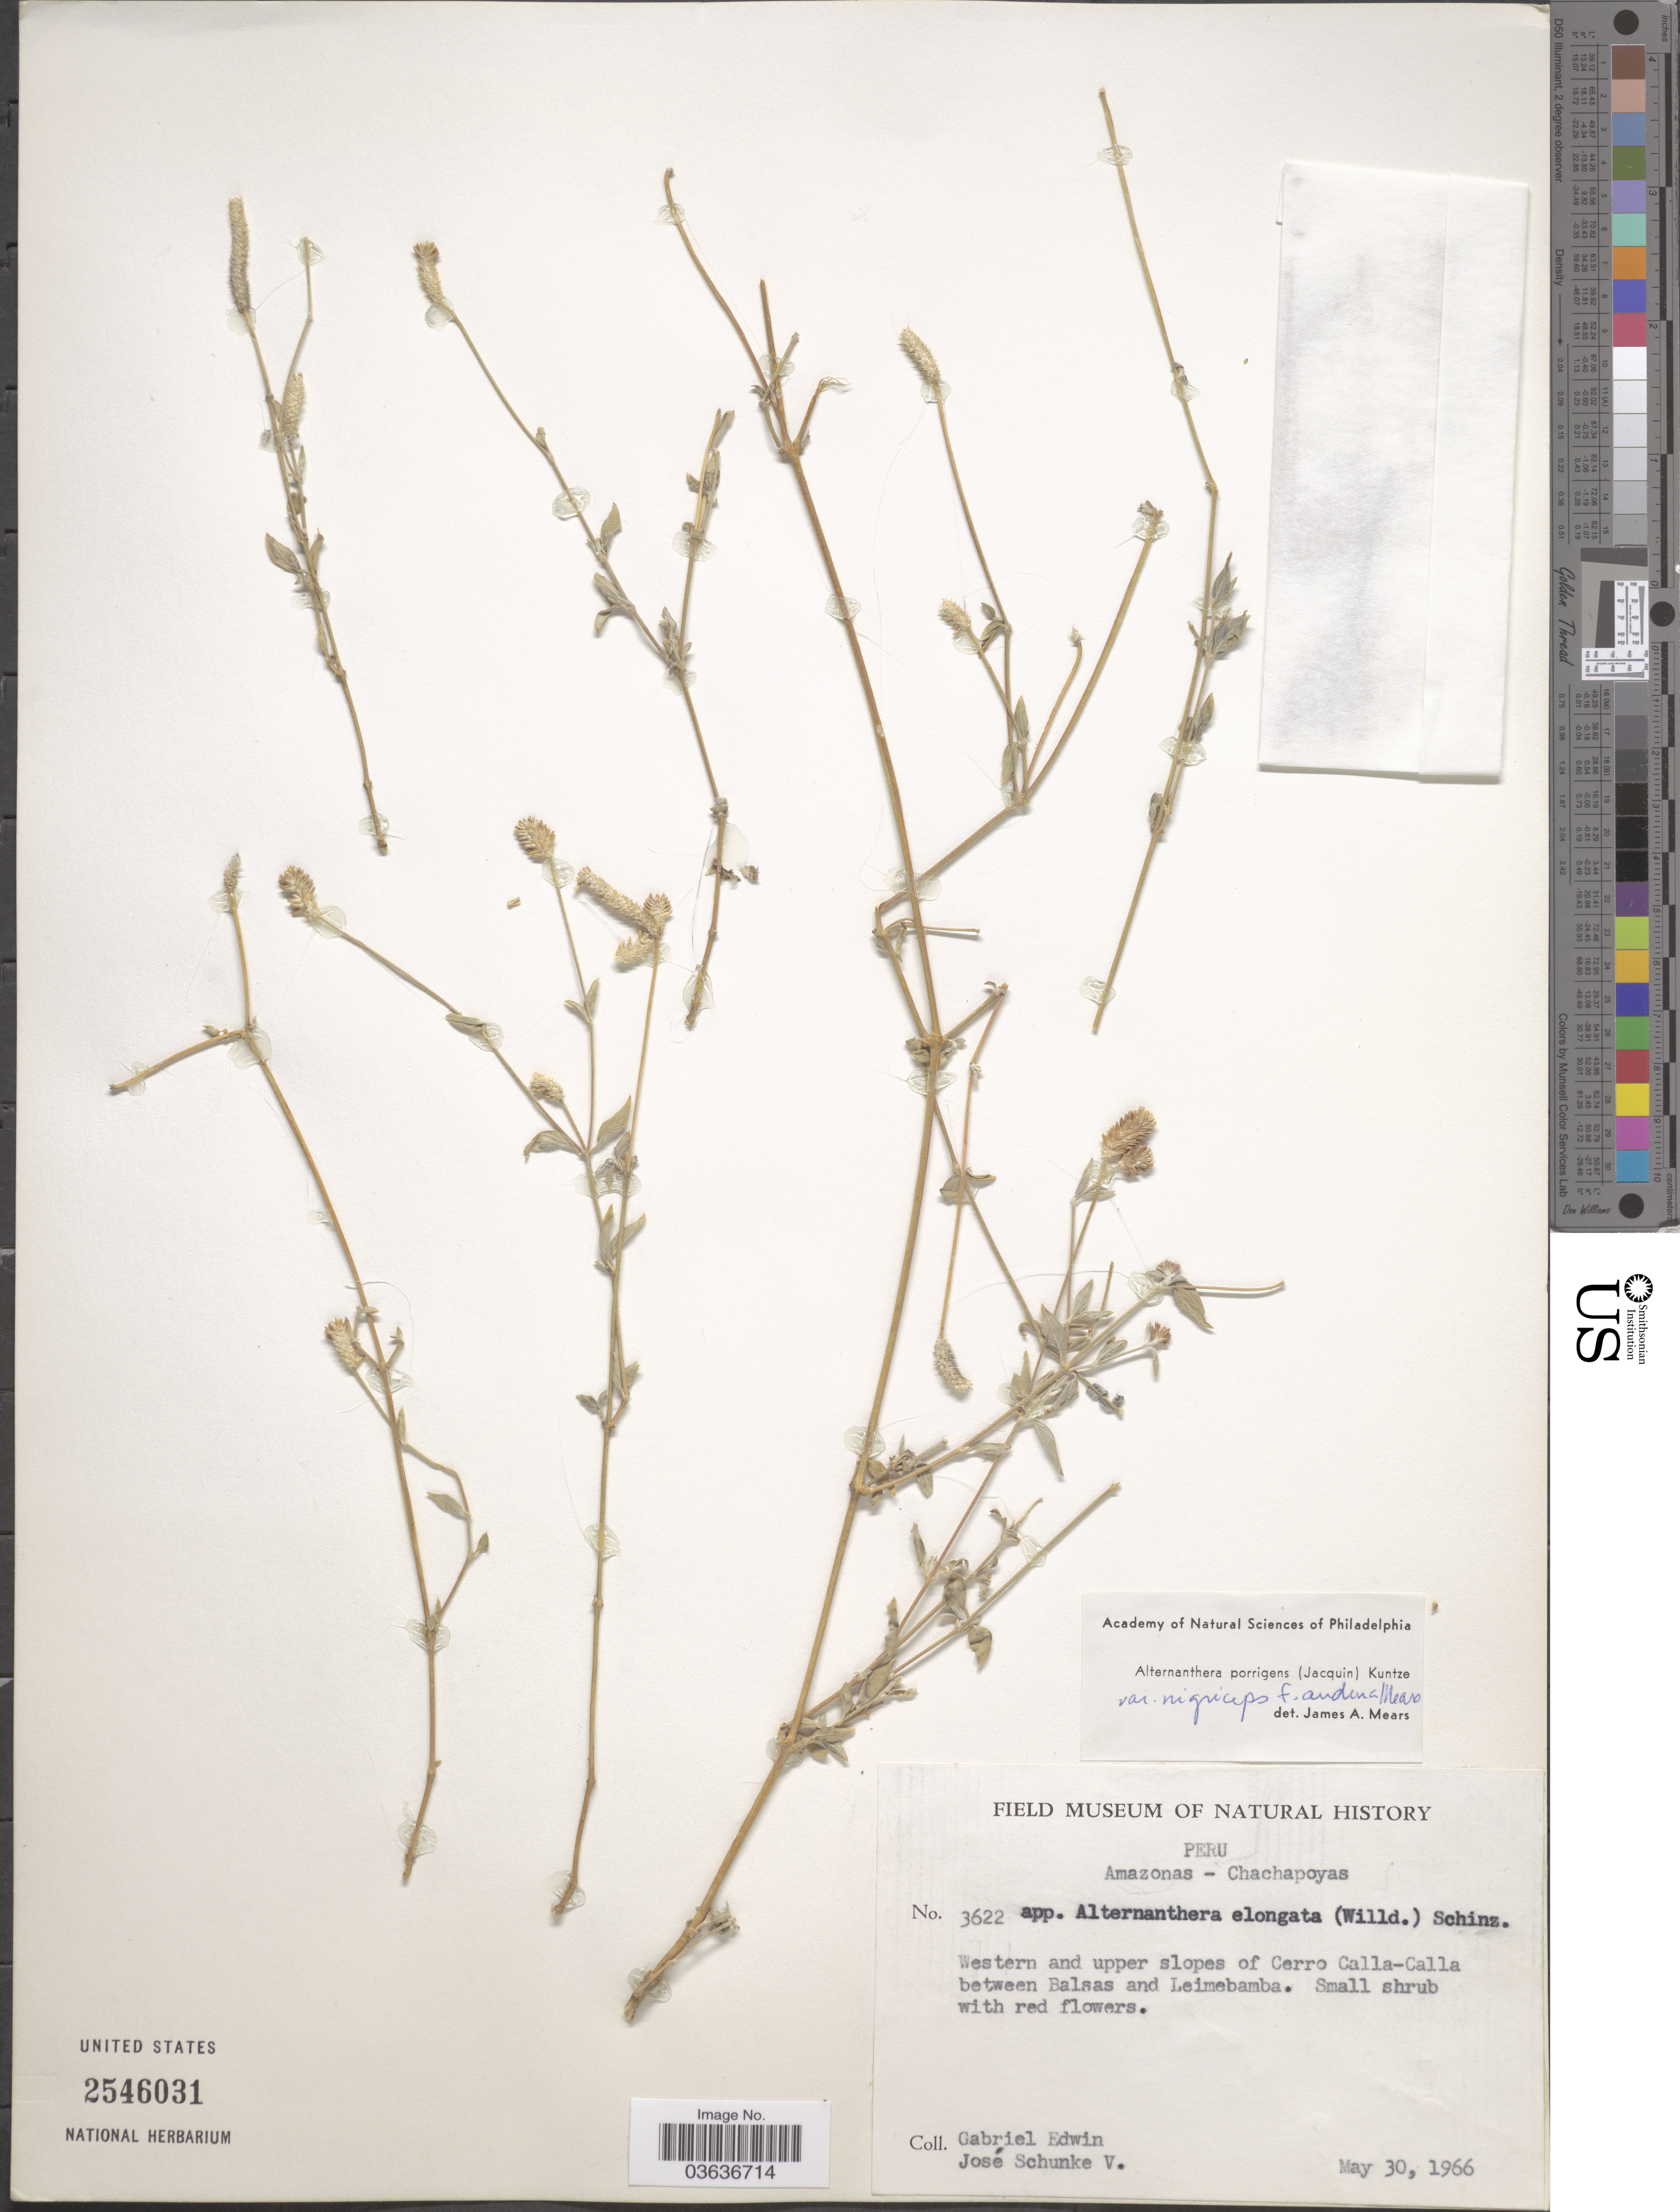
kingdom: Plantae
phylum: Tracheophyta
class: Magnoliopsida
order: Caryophyllales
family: Amaranthaceae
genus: Alternanthera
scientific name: Alternanthera porrigens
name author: (Jacq.) Kuntze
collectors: G. Edwin & J. Schunke Vigo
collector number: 3622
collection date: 1966-05-30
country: Peru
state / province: Amazonas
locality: Chachapoyas. Western and upper slopes of Cerro Calla-Calla between Balsas and Leimebamba.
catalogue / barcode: US 2546031